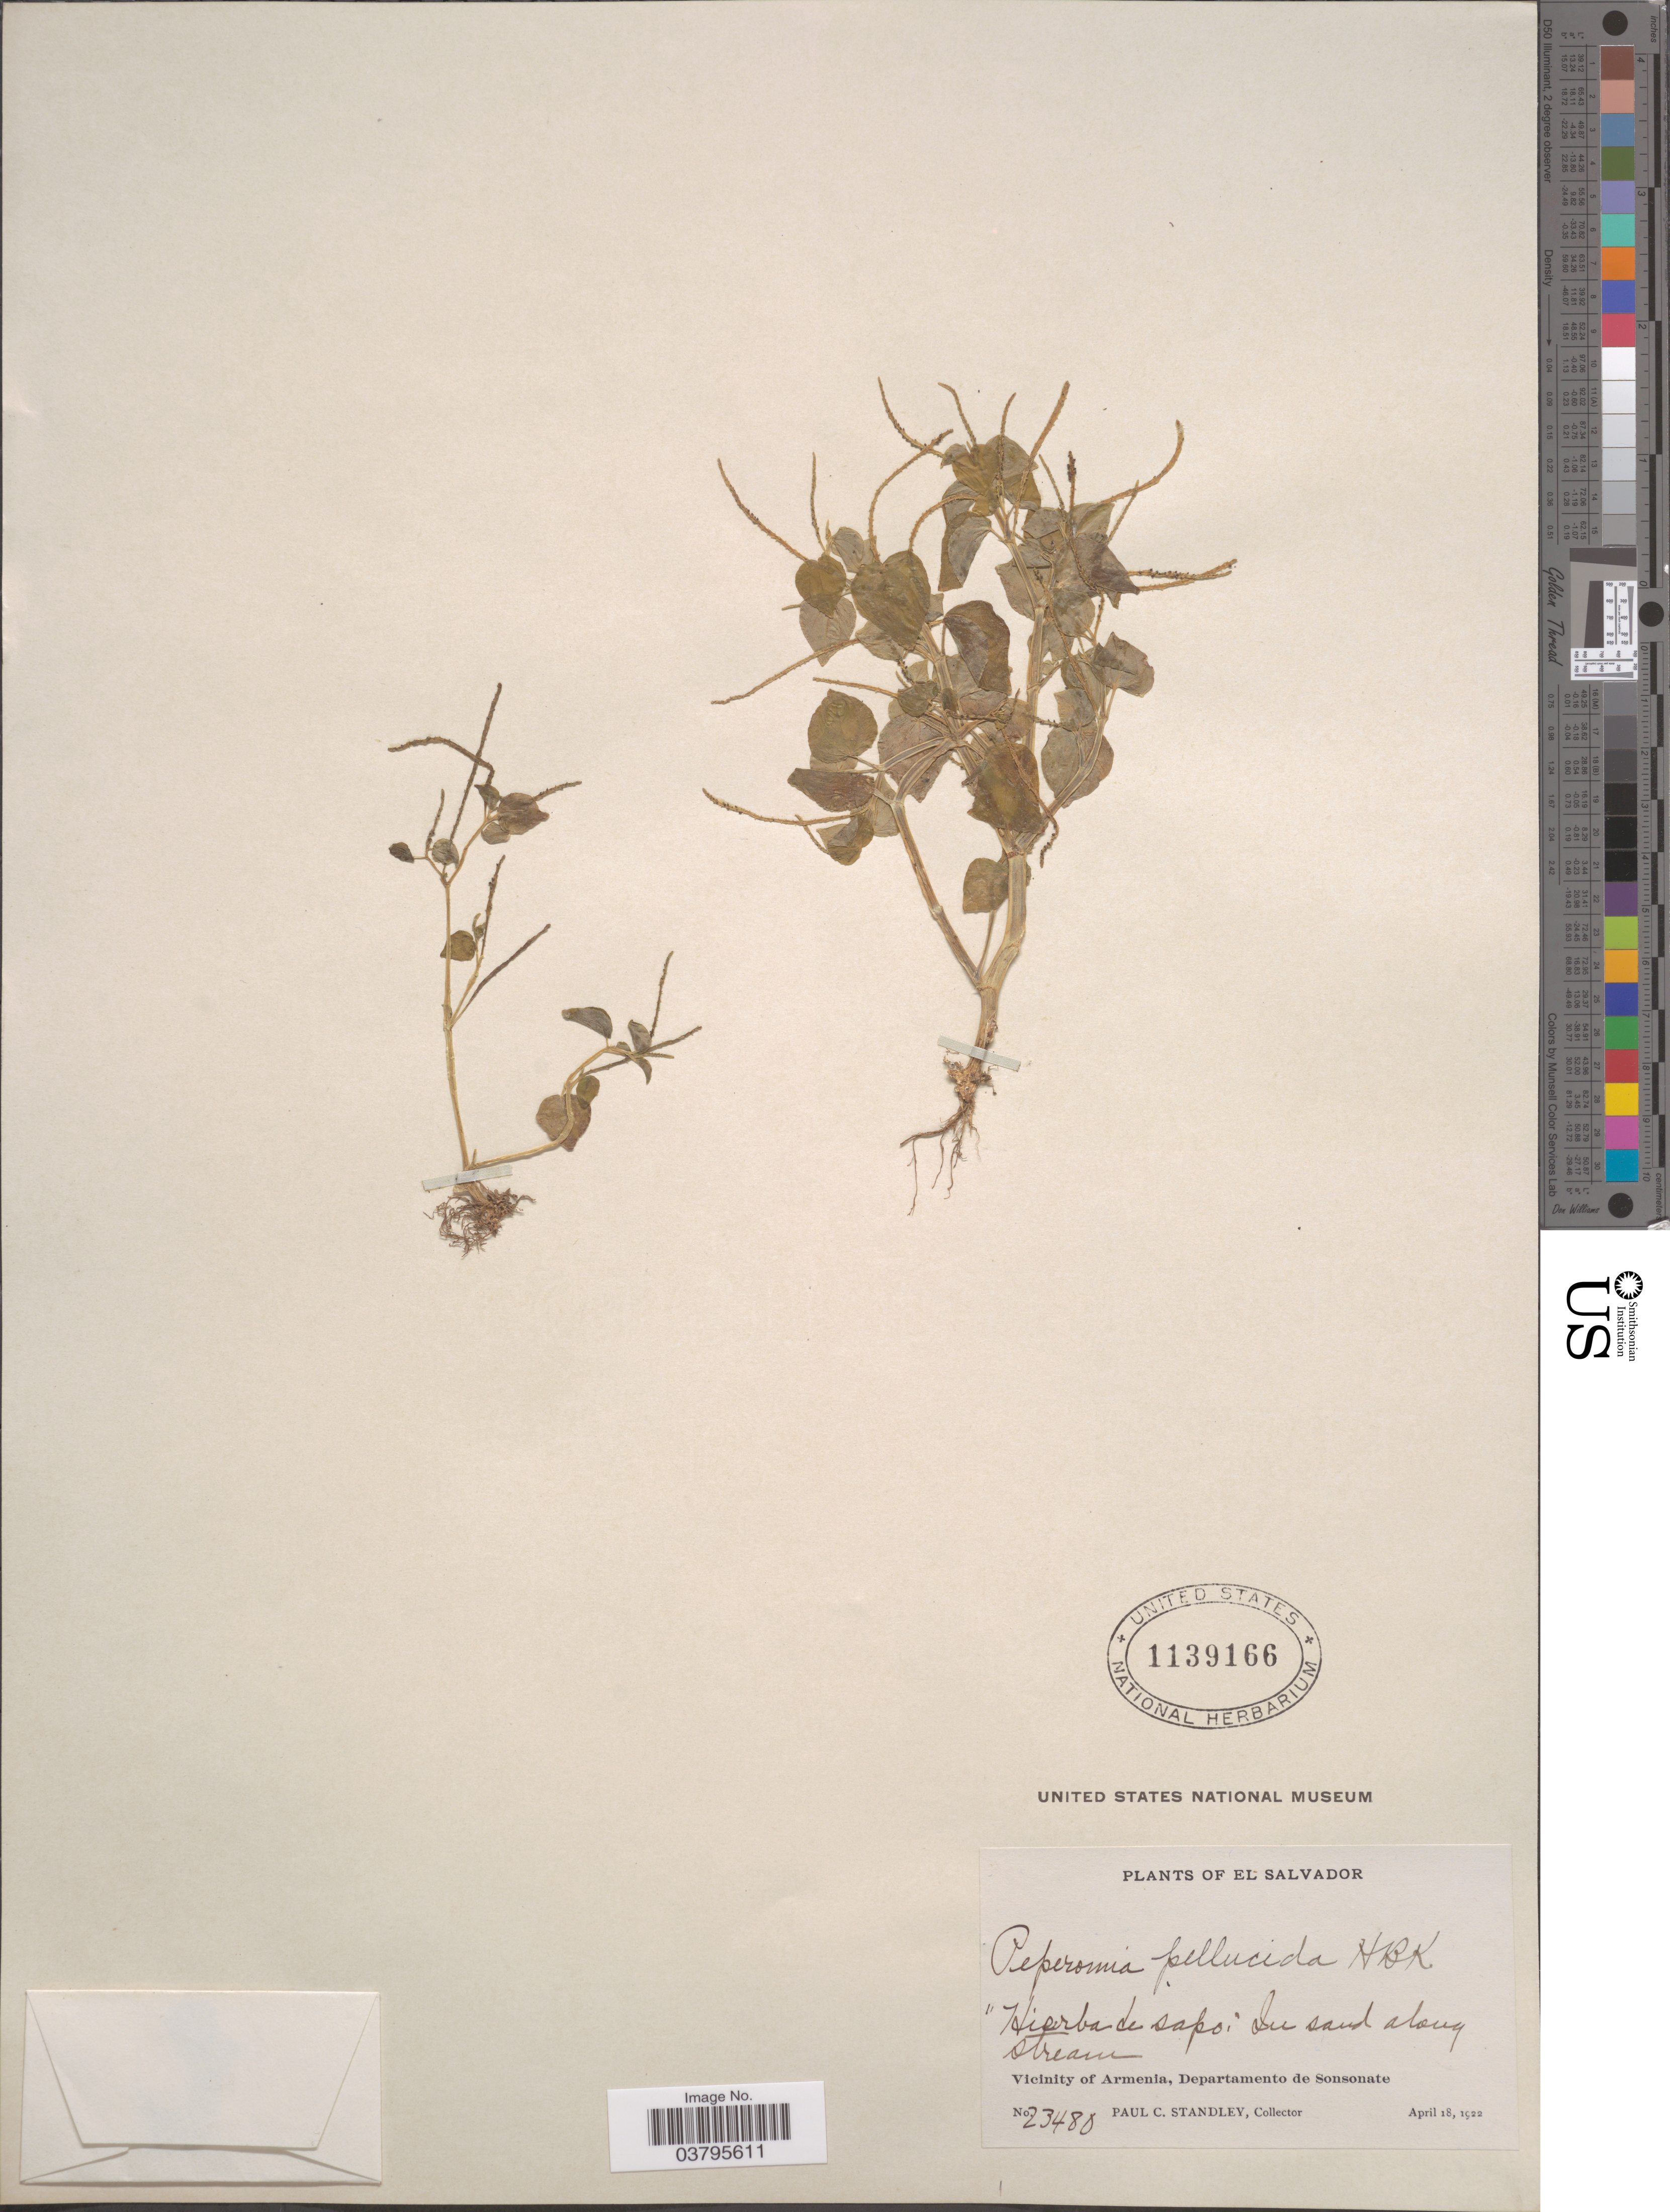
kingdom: Plantae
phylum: Tracheophyta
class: Magnoliopsida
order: Piperales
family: Piperaceae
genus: Peperomia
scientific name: Peperomia pellucida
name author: (L.) Kunth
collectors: P. C. Standley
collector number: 23480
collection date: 1922-04-18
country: El Salvador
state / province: Sonsonate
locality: Vicinity of Armenia, Departamento de Sonsonate.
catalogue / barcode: US 1139166